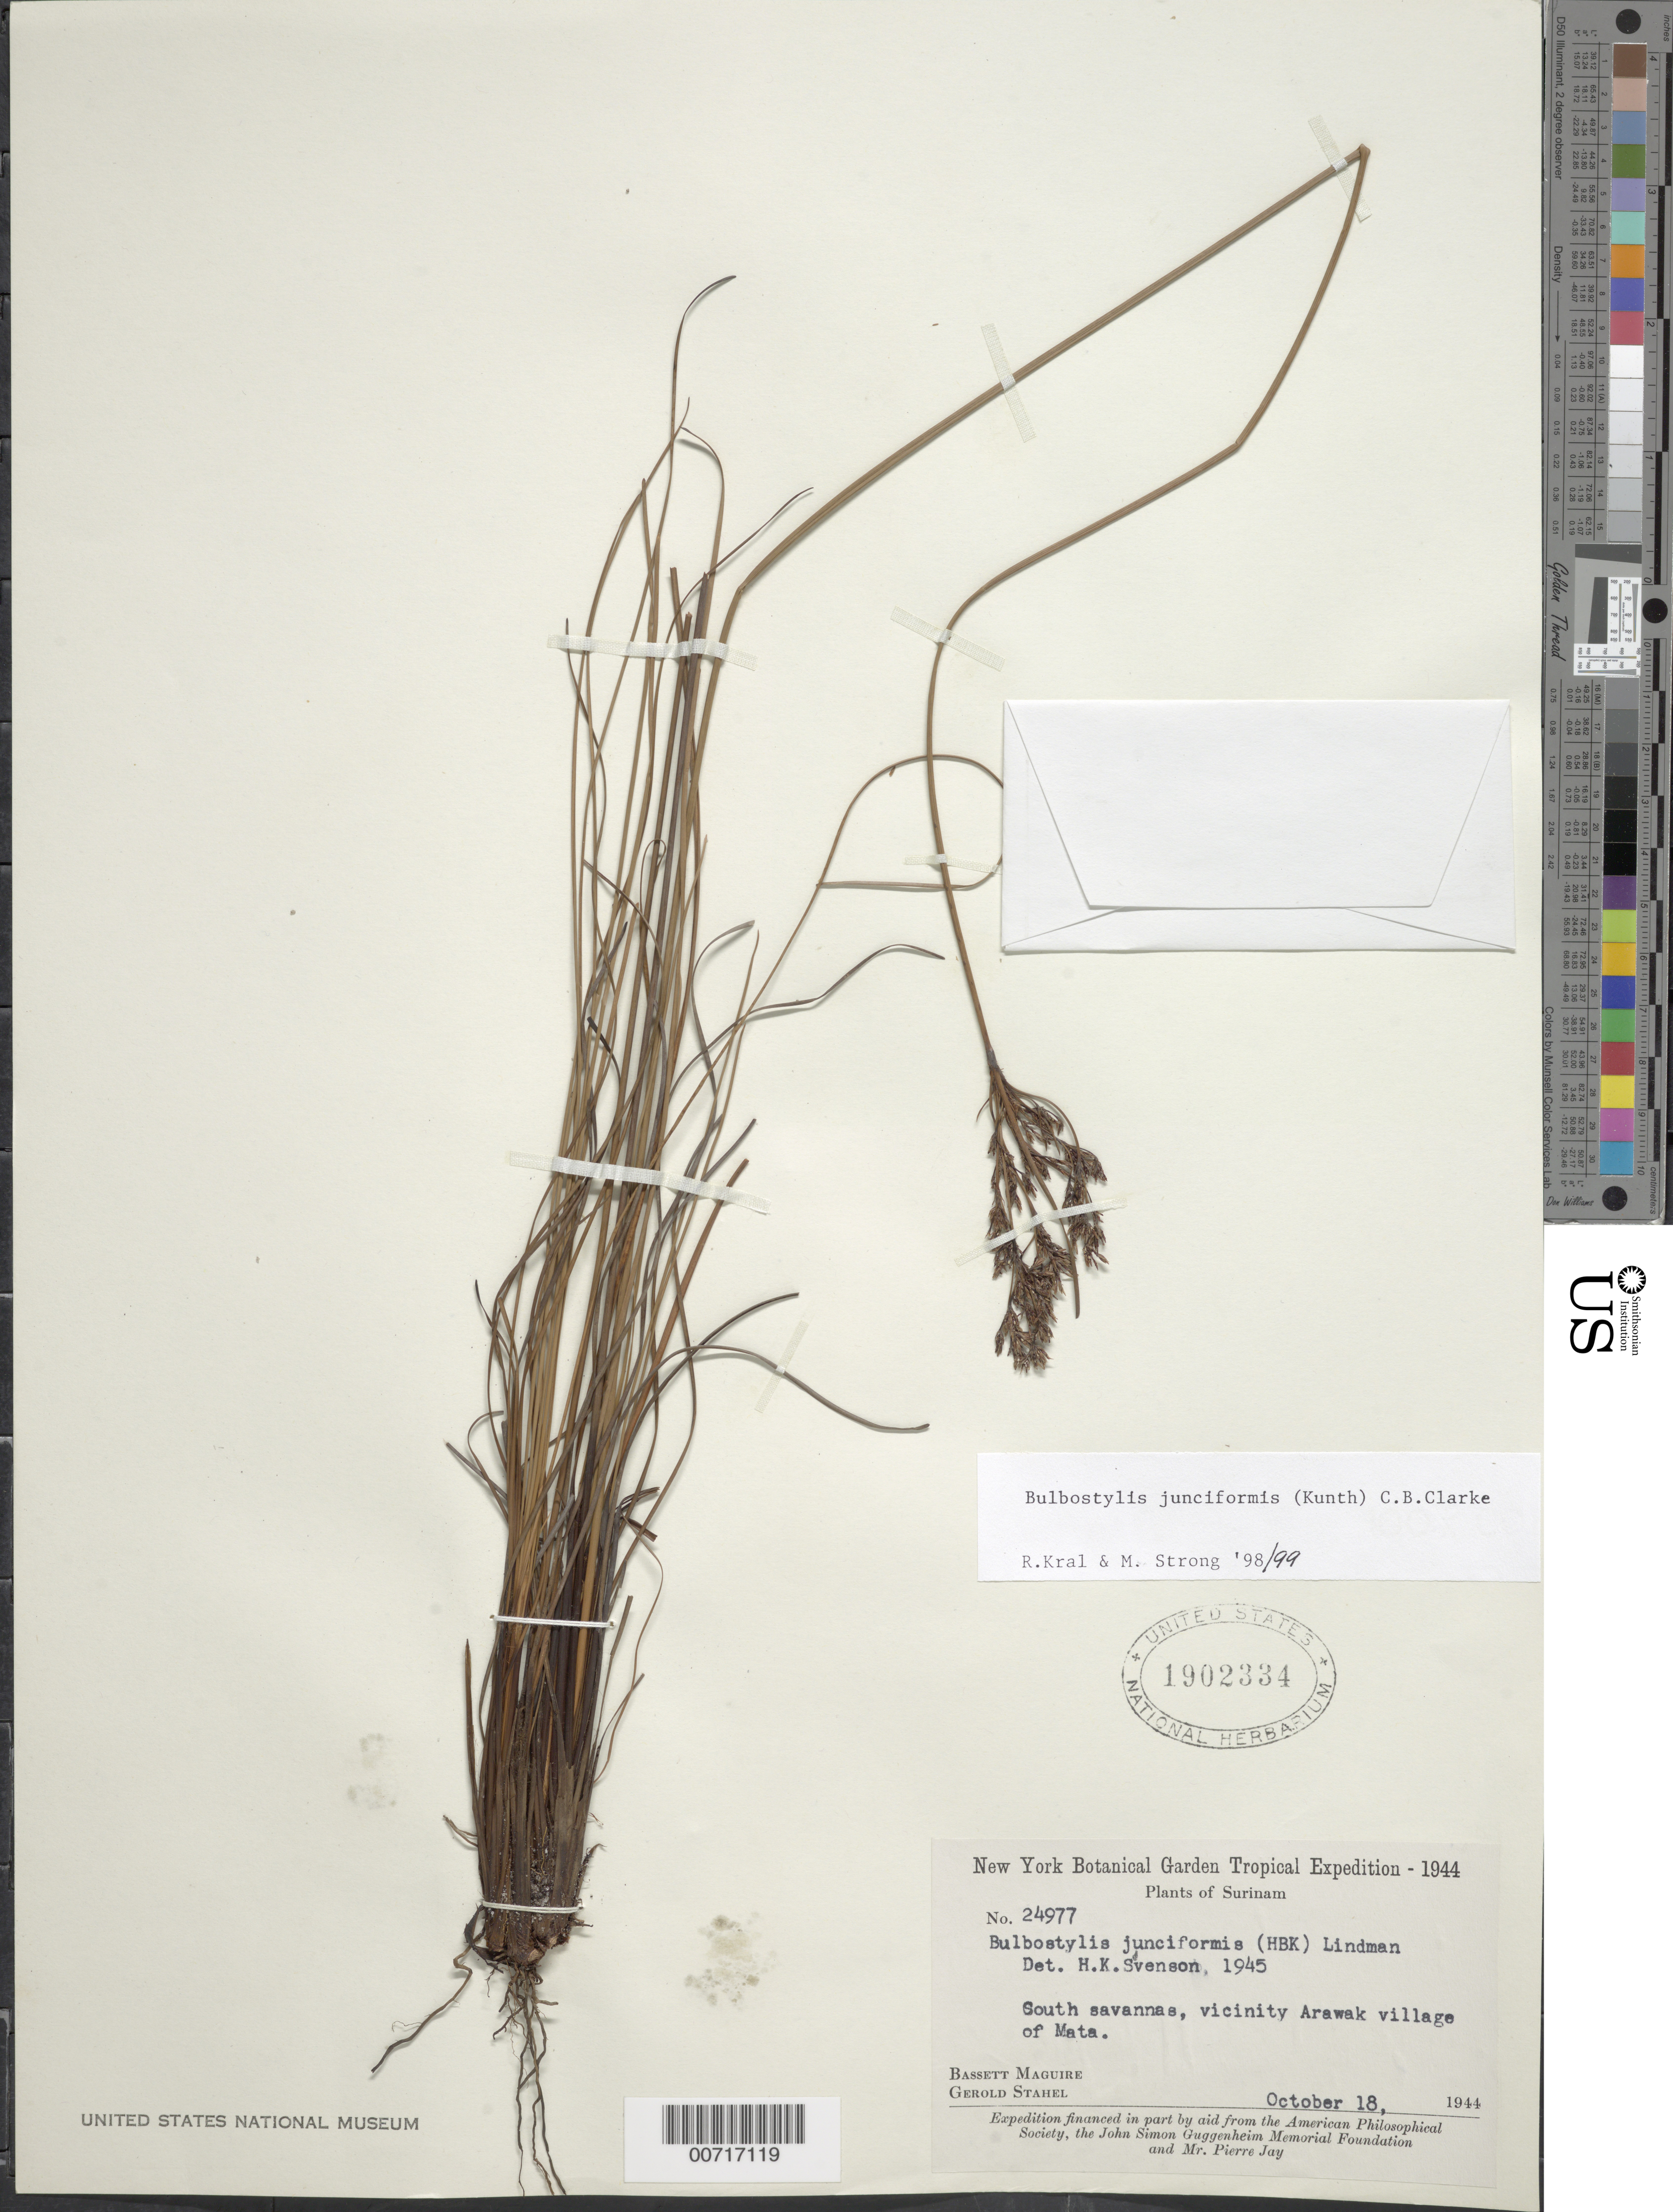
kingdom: Plantae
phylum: Tracheophyta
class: Liliopsida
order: Poales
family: Cyperaceae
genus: Bulbostylis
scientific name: Bulbostylis junciformis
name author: (Kunth) C.B. Clarke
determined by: Kral, R.; Strong, M. T.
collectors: B. Maguire & G. Stahel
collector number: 24977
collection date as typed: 18-Oct-44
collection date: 1944-10-18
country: Suriname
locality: Zanderij I., Mata vic., Arawak village of Mata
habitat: South Savannas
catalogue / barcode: US 1902334